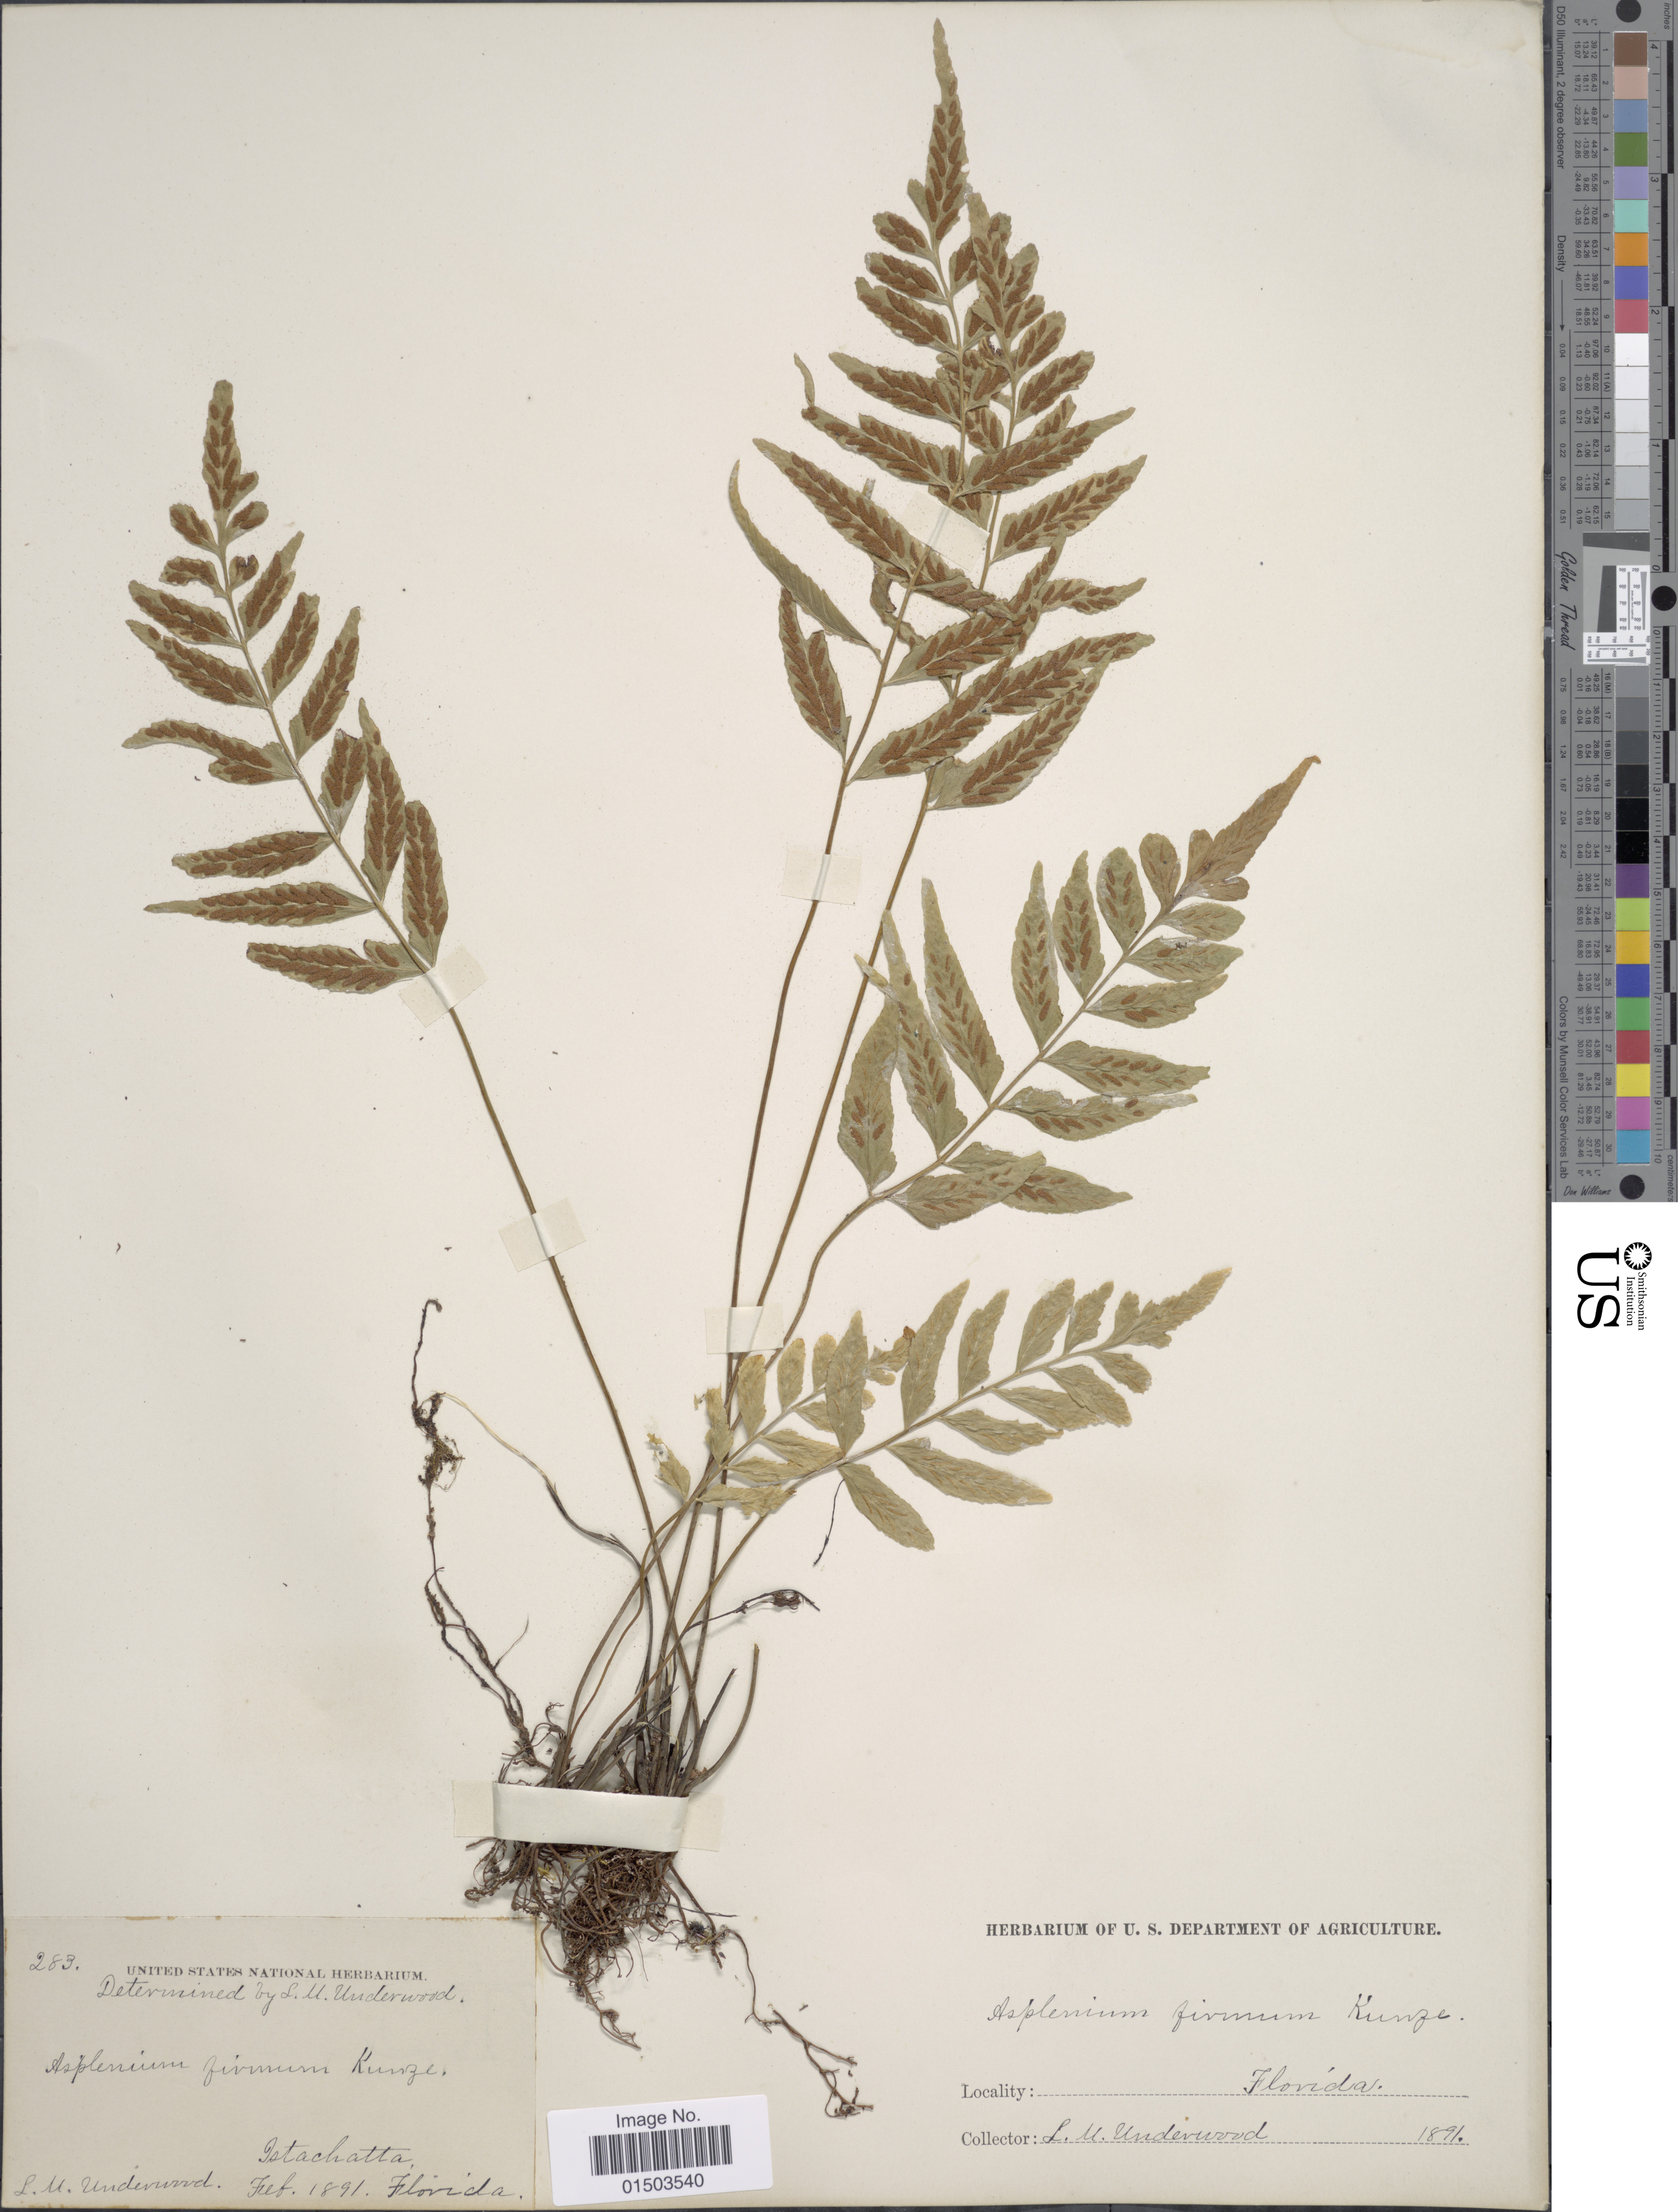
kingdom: Plantae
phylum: Tracheophyta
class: Polypodiopsida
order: Polypodiales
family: Aspleniaceae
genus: Asplenium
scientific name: Asplenium abscissum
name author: Willd.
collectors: L. M. Underwood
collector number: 283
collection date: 1891-02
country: United States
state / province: Florida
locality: Florida, Istachatta.